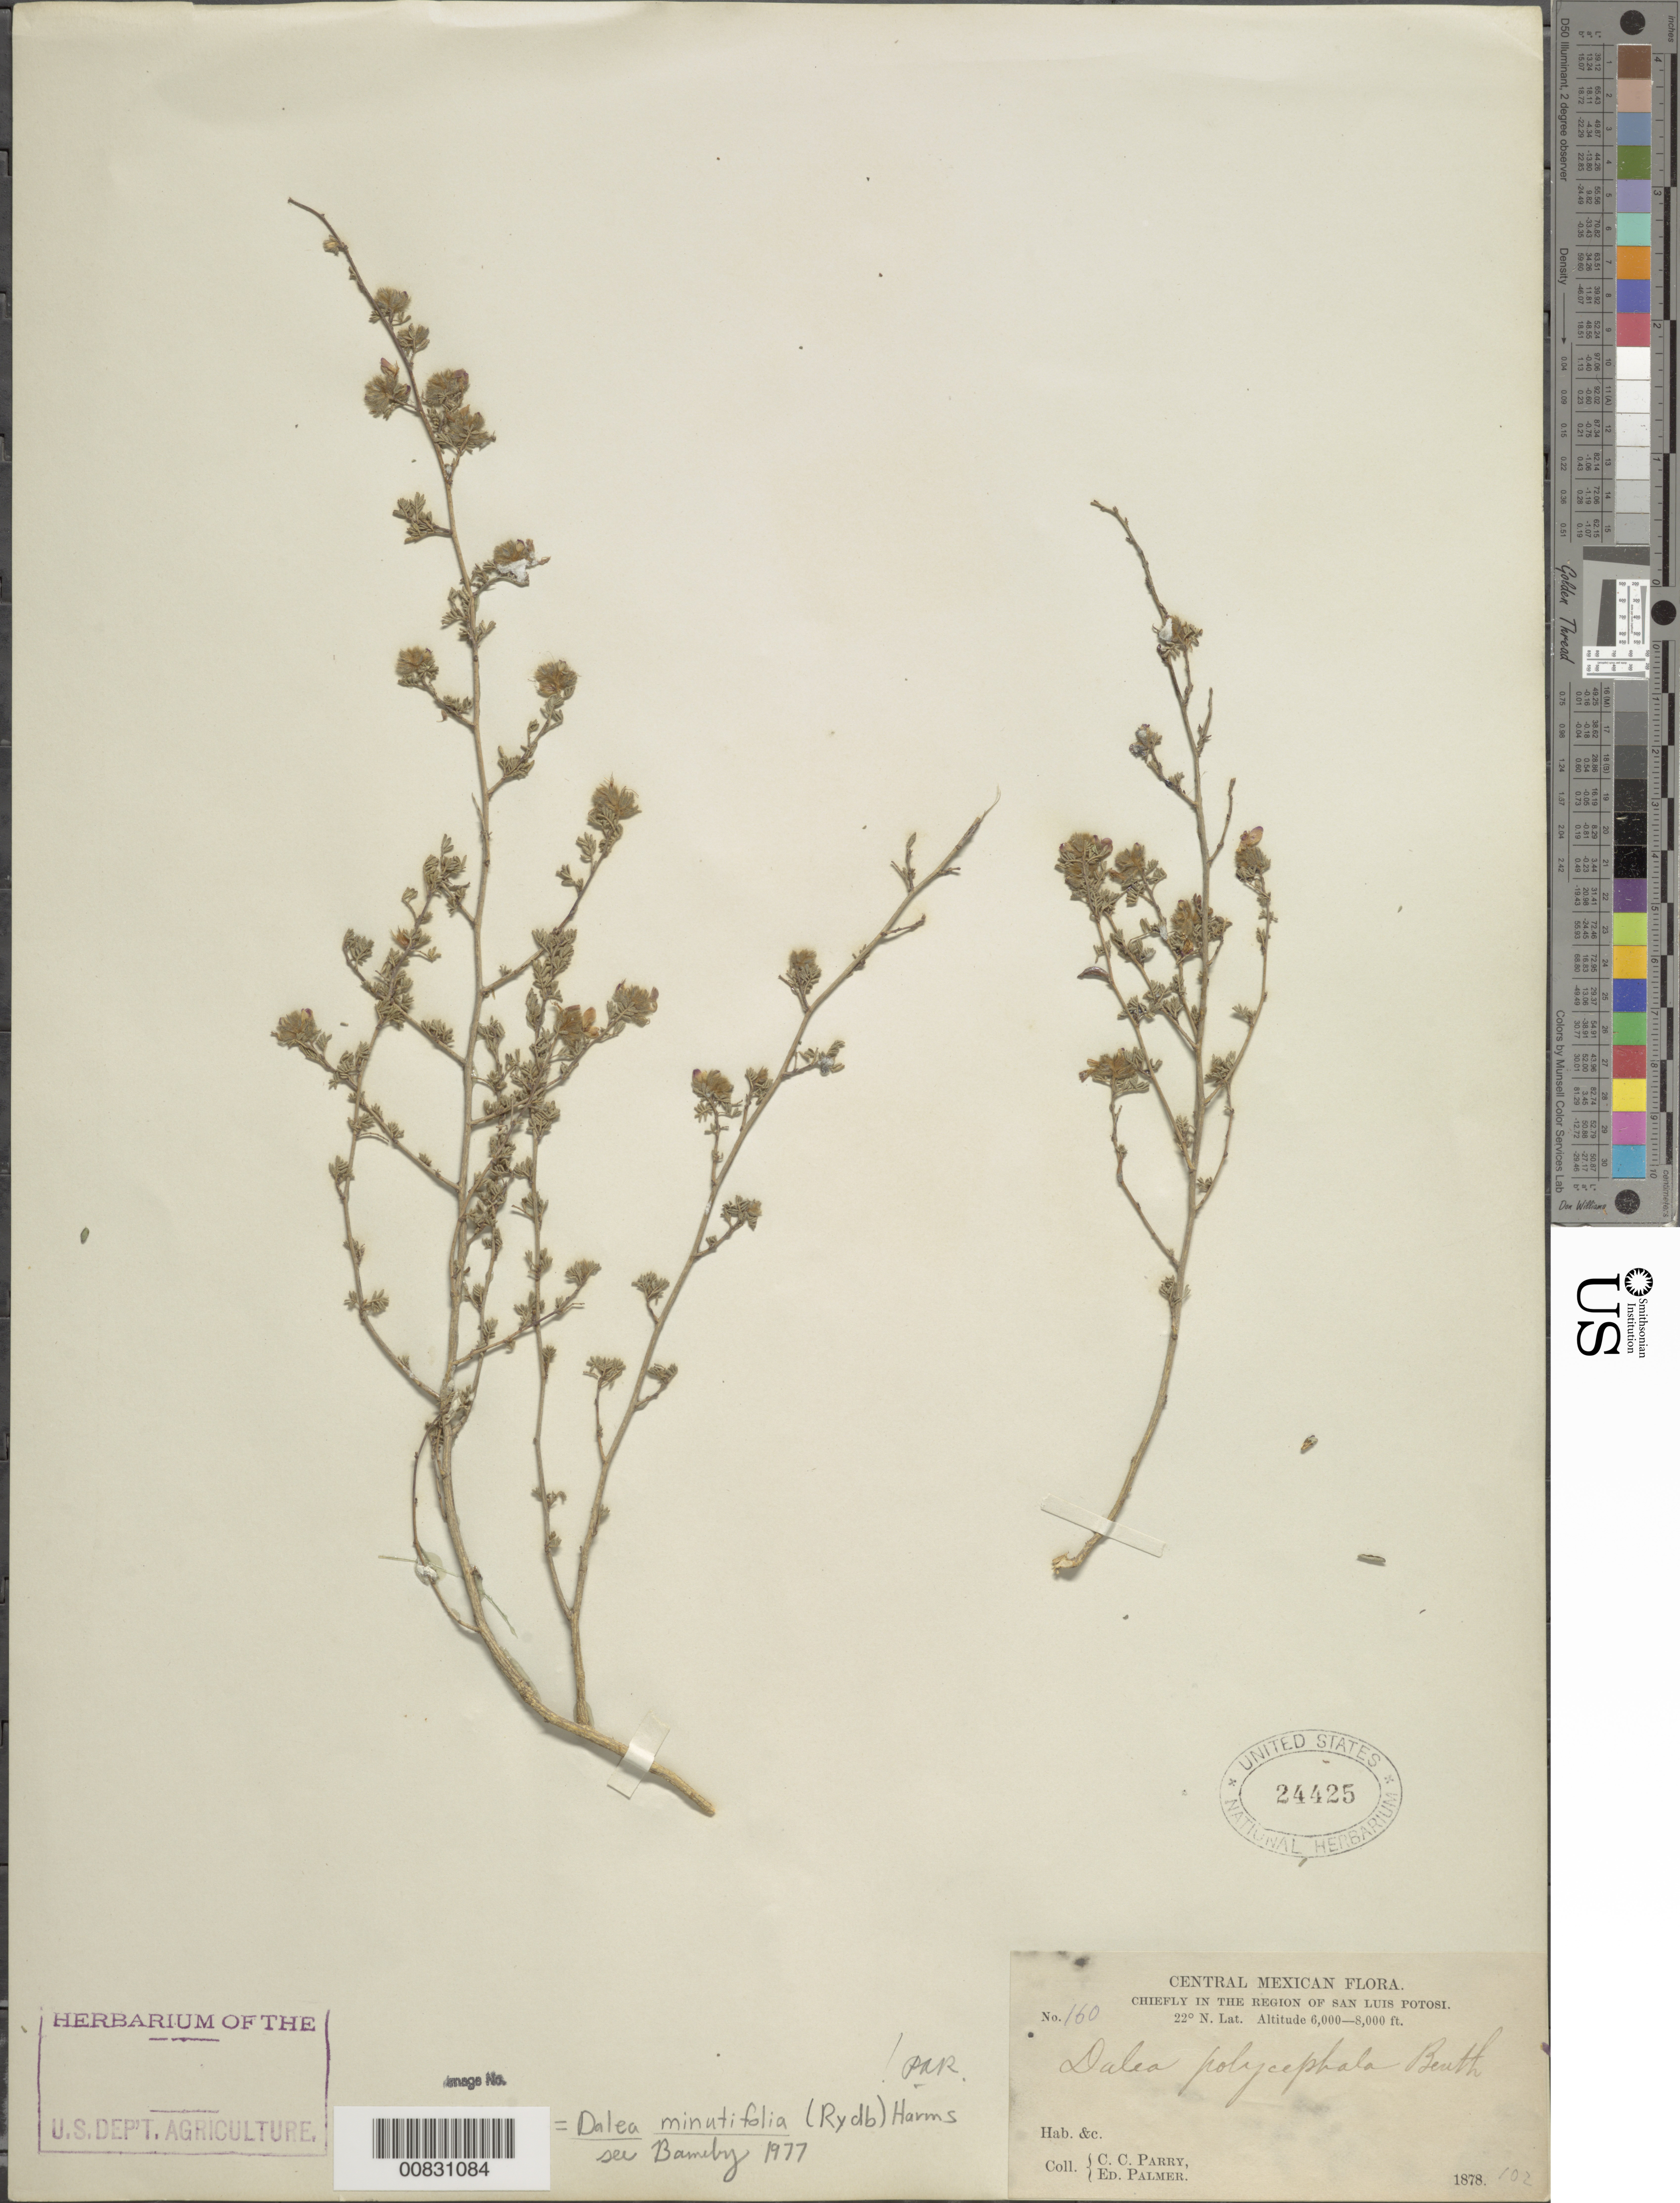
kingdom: Plantae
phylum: Tracheophyta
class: Magnoliopsida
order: Fabales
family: Fabaceae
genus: Dalea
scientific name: Dalea minutifolia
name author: (Rydb.) Harms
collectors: C. C. Parry & E. Palmer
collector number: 160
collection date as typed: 1878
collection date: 1878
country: Mexico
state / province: San Luis Potosí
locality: Chiefly in the region of San Luis Potosí.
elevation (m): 1829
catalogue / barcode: US 24425